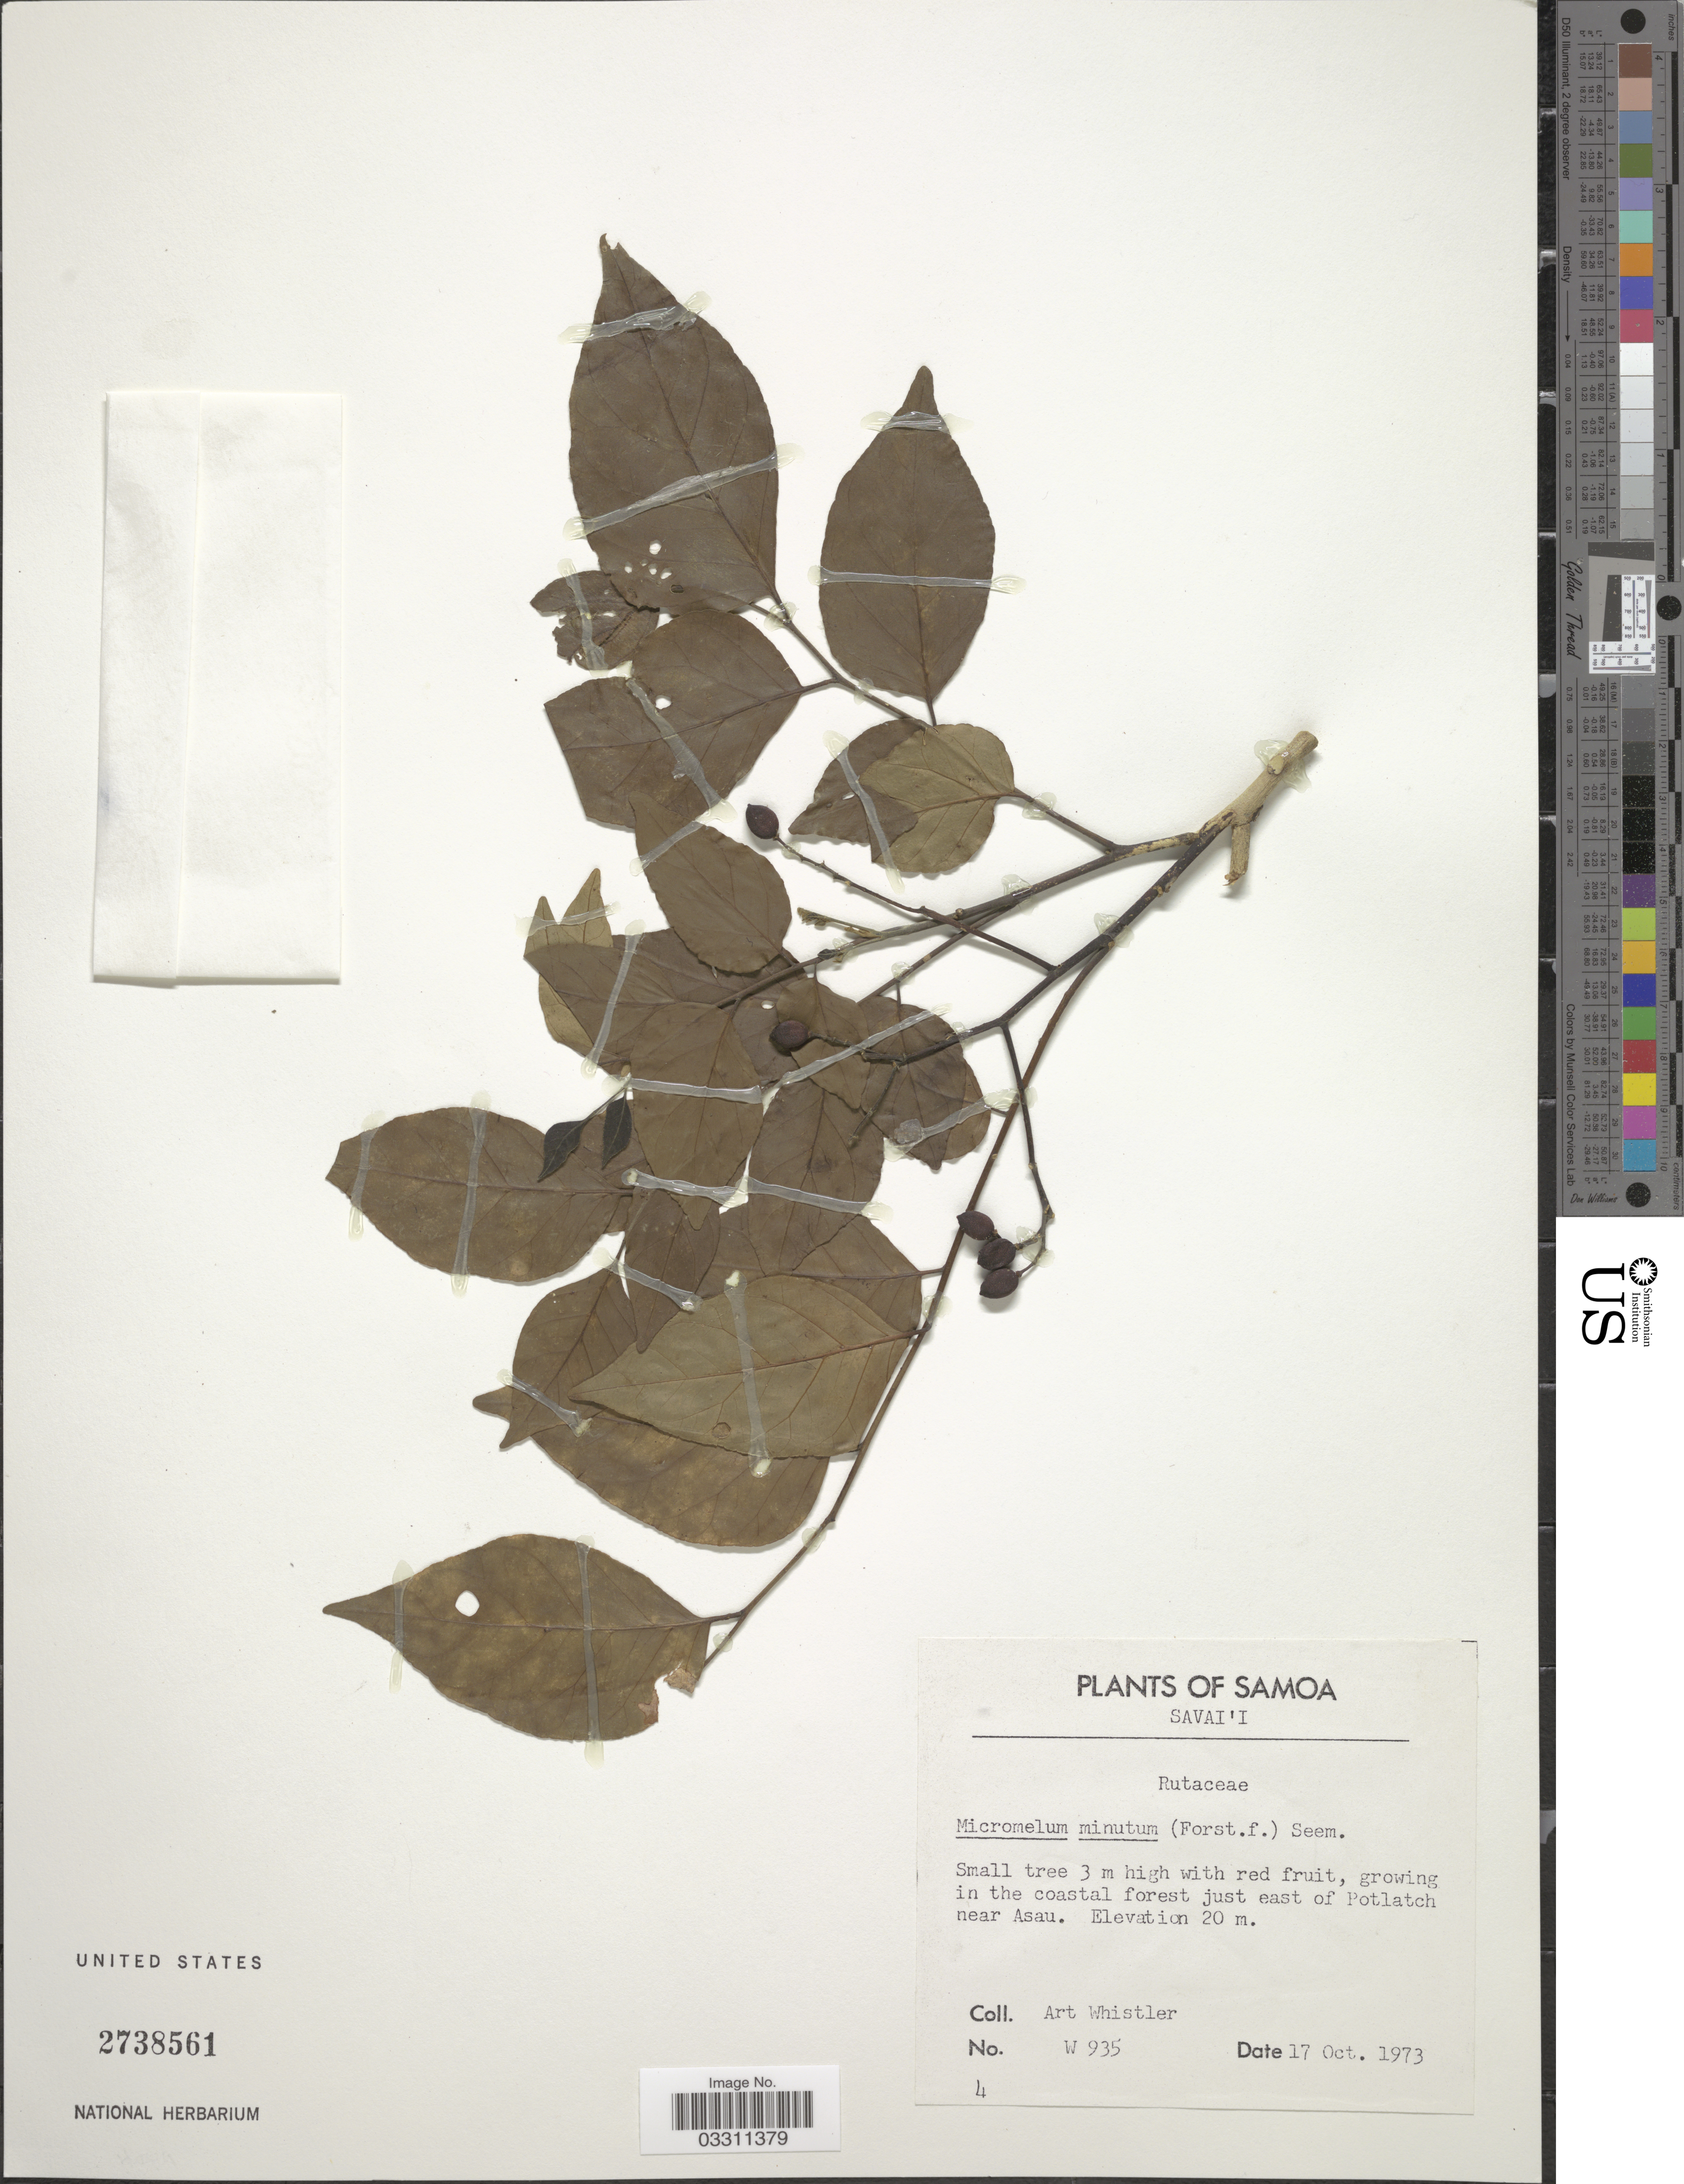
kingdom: Plantae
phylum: Tracheophyta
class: Magnoliopsida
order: Sapindales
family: Rutaceae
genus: Micromelum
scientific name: Micromelum minutum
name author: (G. Forst.) Wight & Arn.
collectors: A. Whistler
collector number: W 935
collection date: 1973-10-17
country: Samoa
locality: Samoa. Savai'i. Growing in the coastal forest just east of Potlatch near Asau.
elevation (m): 20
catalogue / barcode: US 2768561